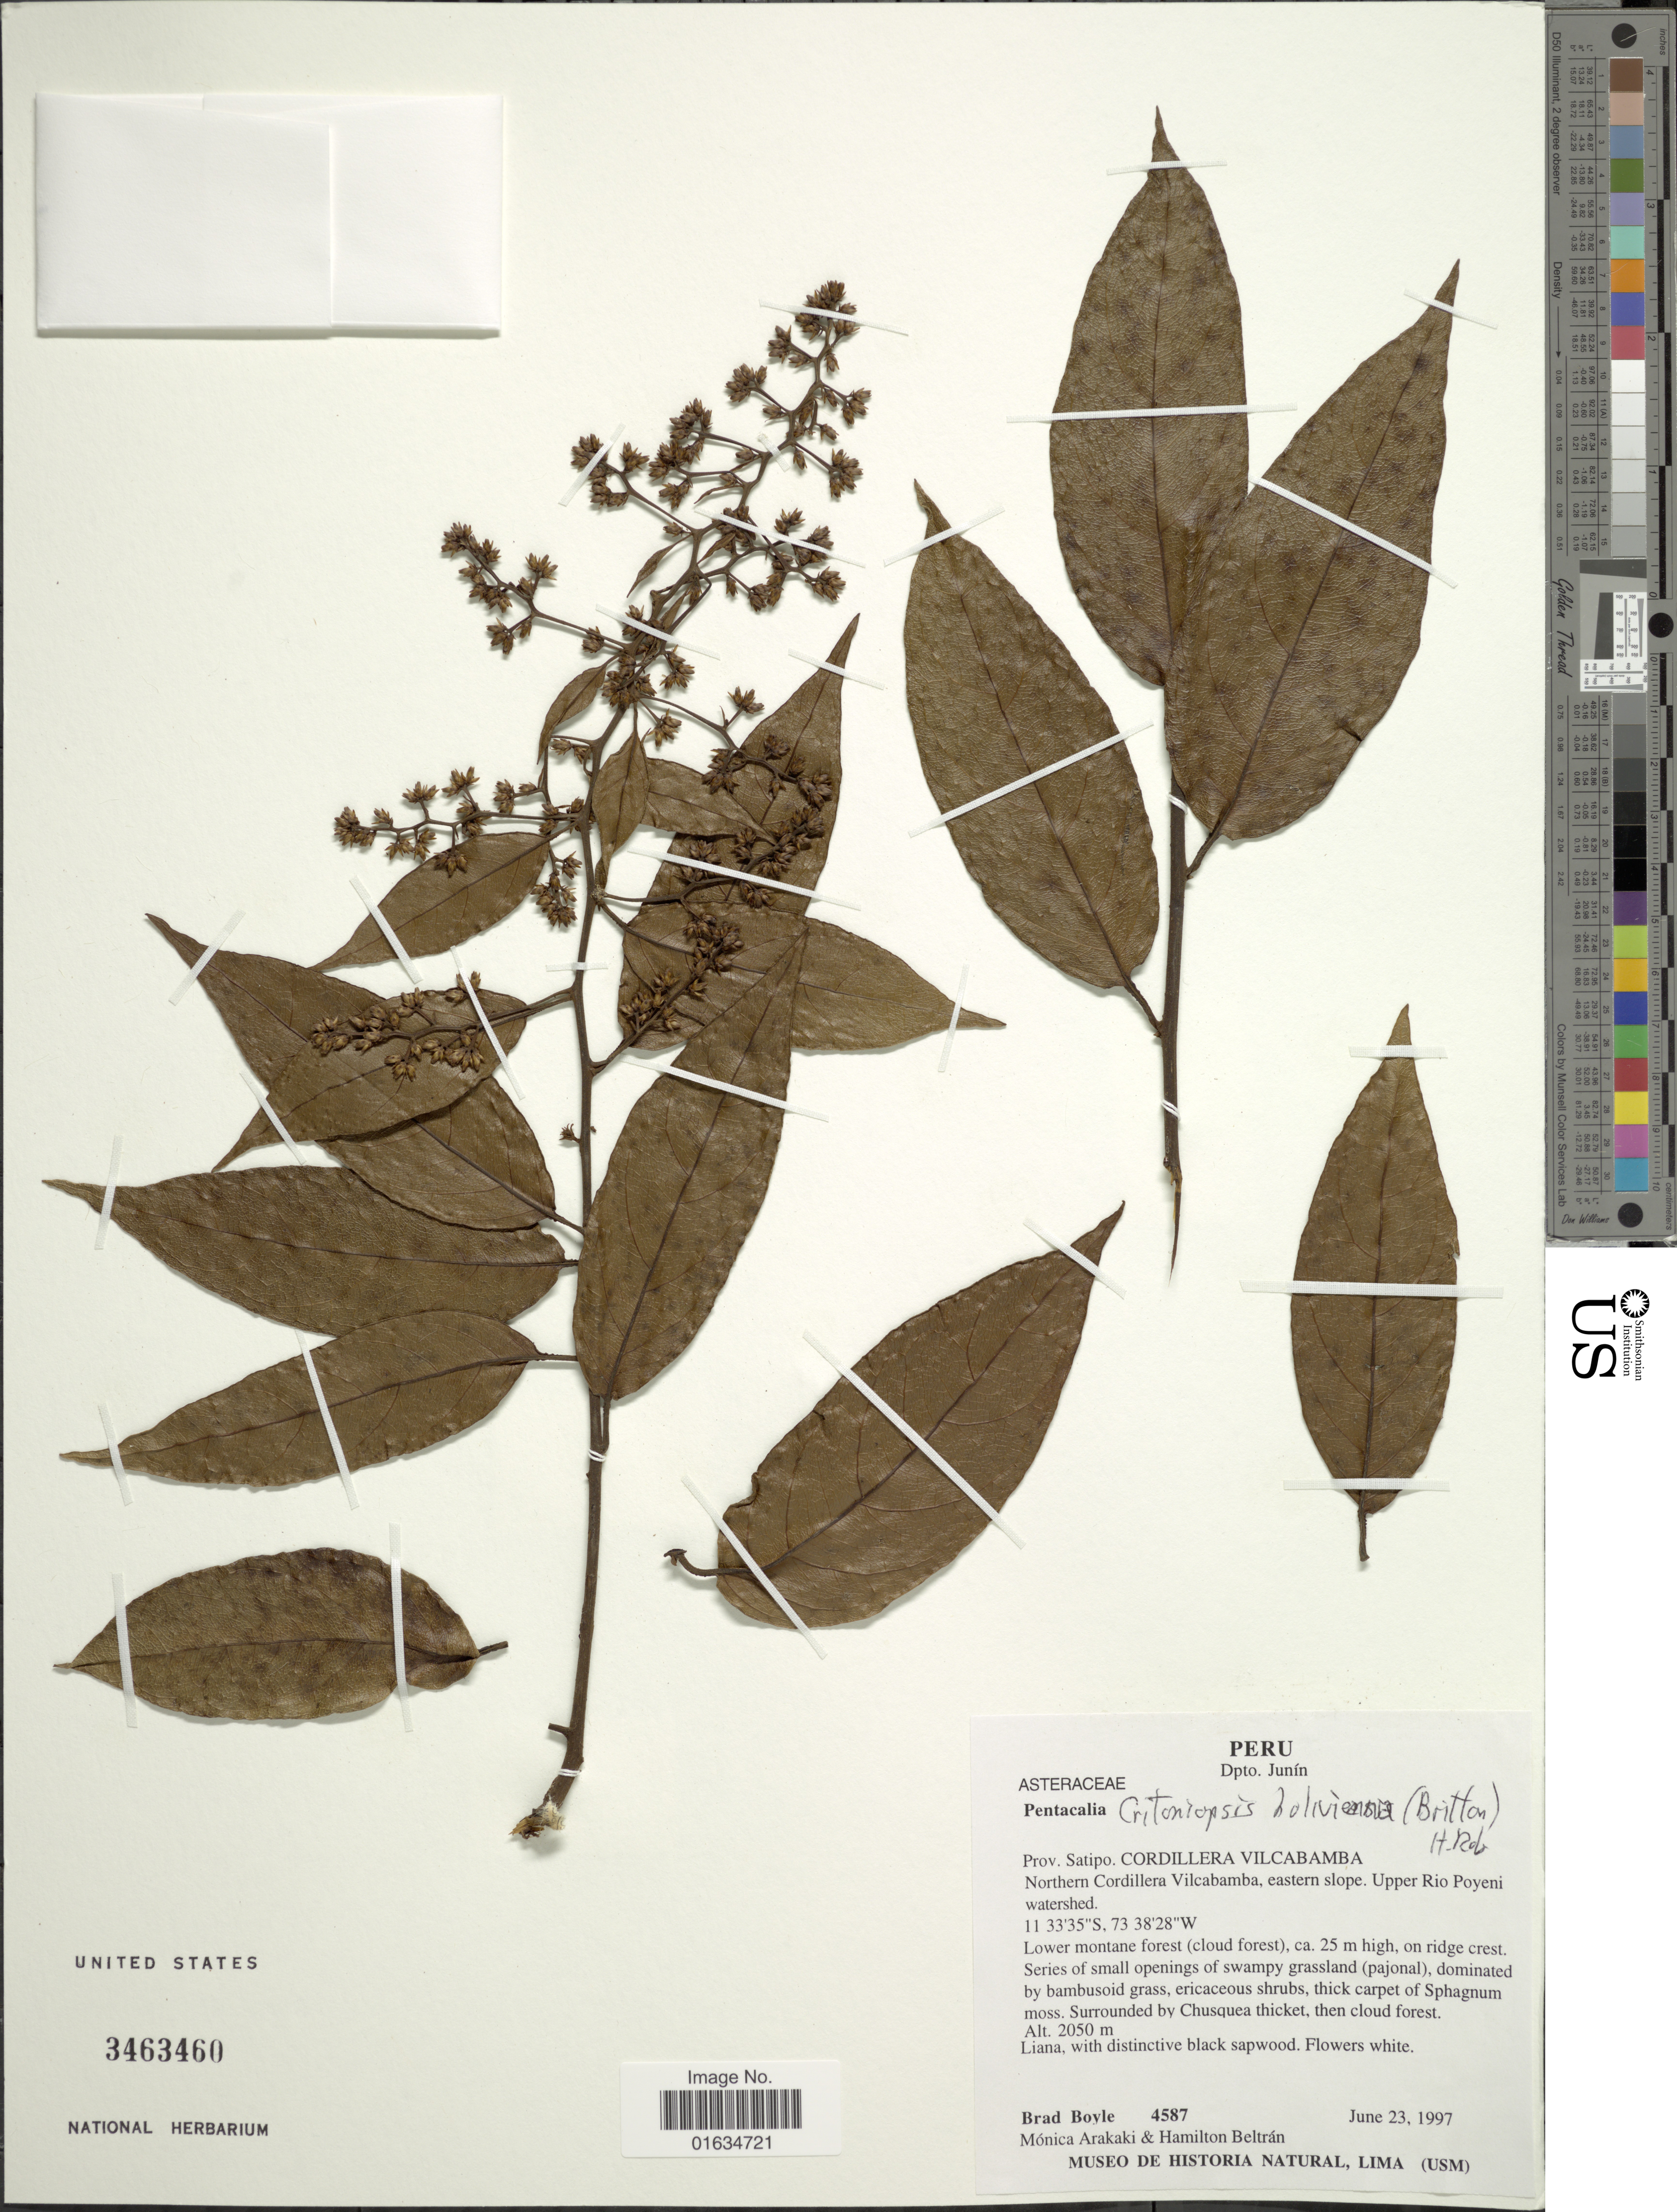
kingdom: Plantae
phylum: Tracheophyta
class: Magnoliopsida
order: Asterales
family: Asteraceae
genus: Critoniopsis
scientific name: Critoniopsis boliviana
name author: (Britton) H. Rob.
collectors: B. Boyle, M. Arakaki & H. Beltrán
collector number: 4587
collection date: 1997-06-23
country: Peru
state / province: Junín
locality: Prov. Satipo, Cordillera Vilcabamba, Northern Cordillera Vilcabamba, eastern slope, upper Rio Poyeni watershed, lower montane forest, on ridge crest.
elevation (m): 2050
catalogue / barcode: US 3463460